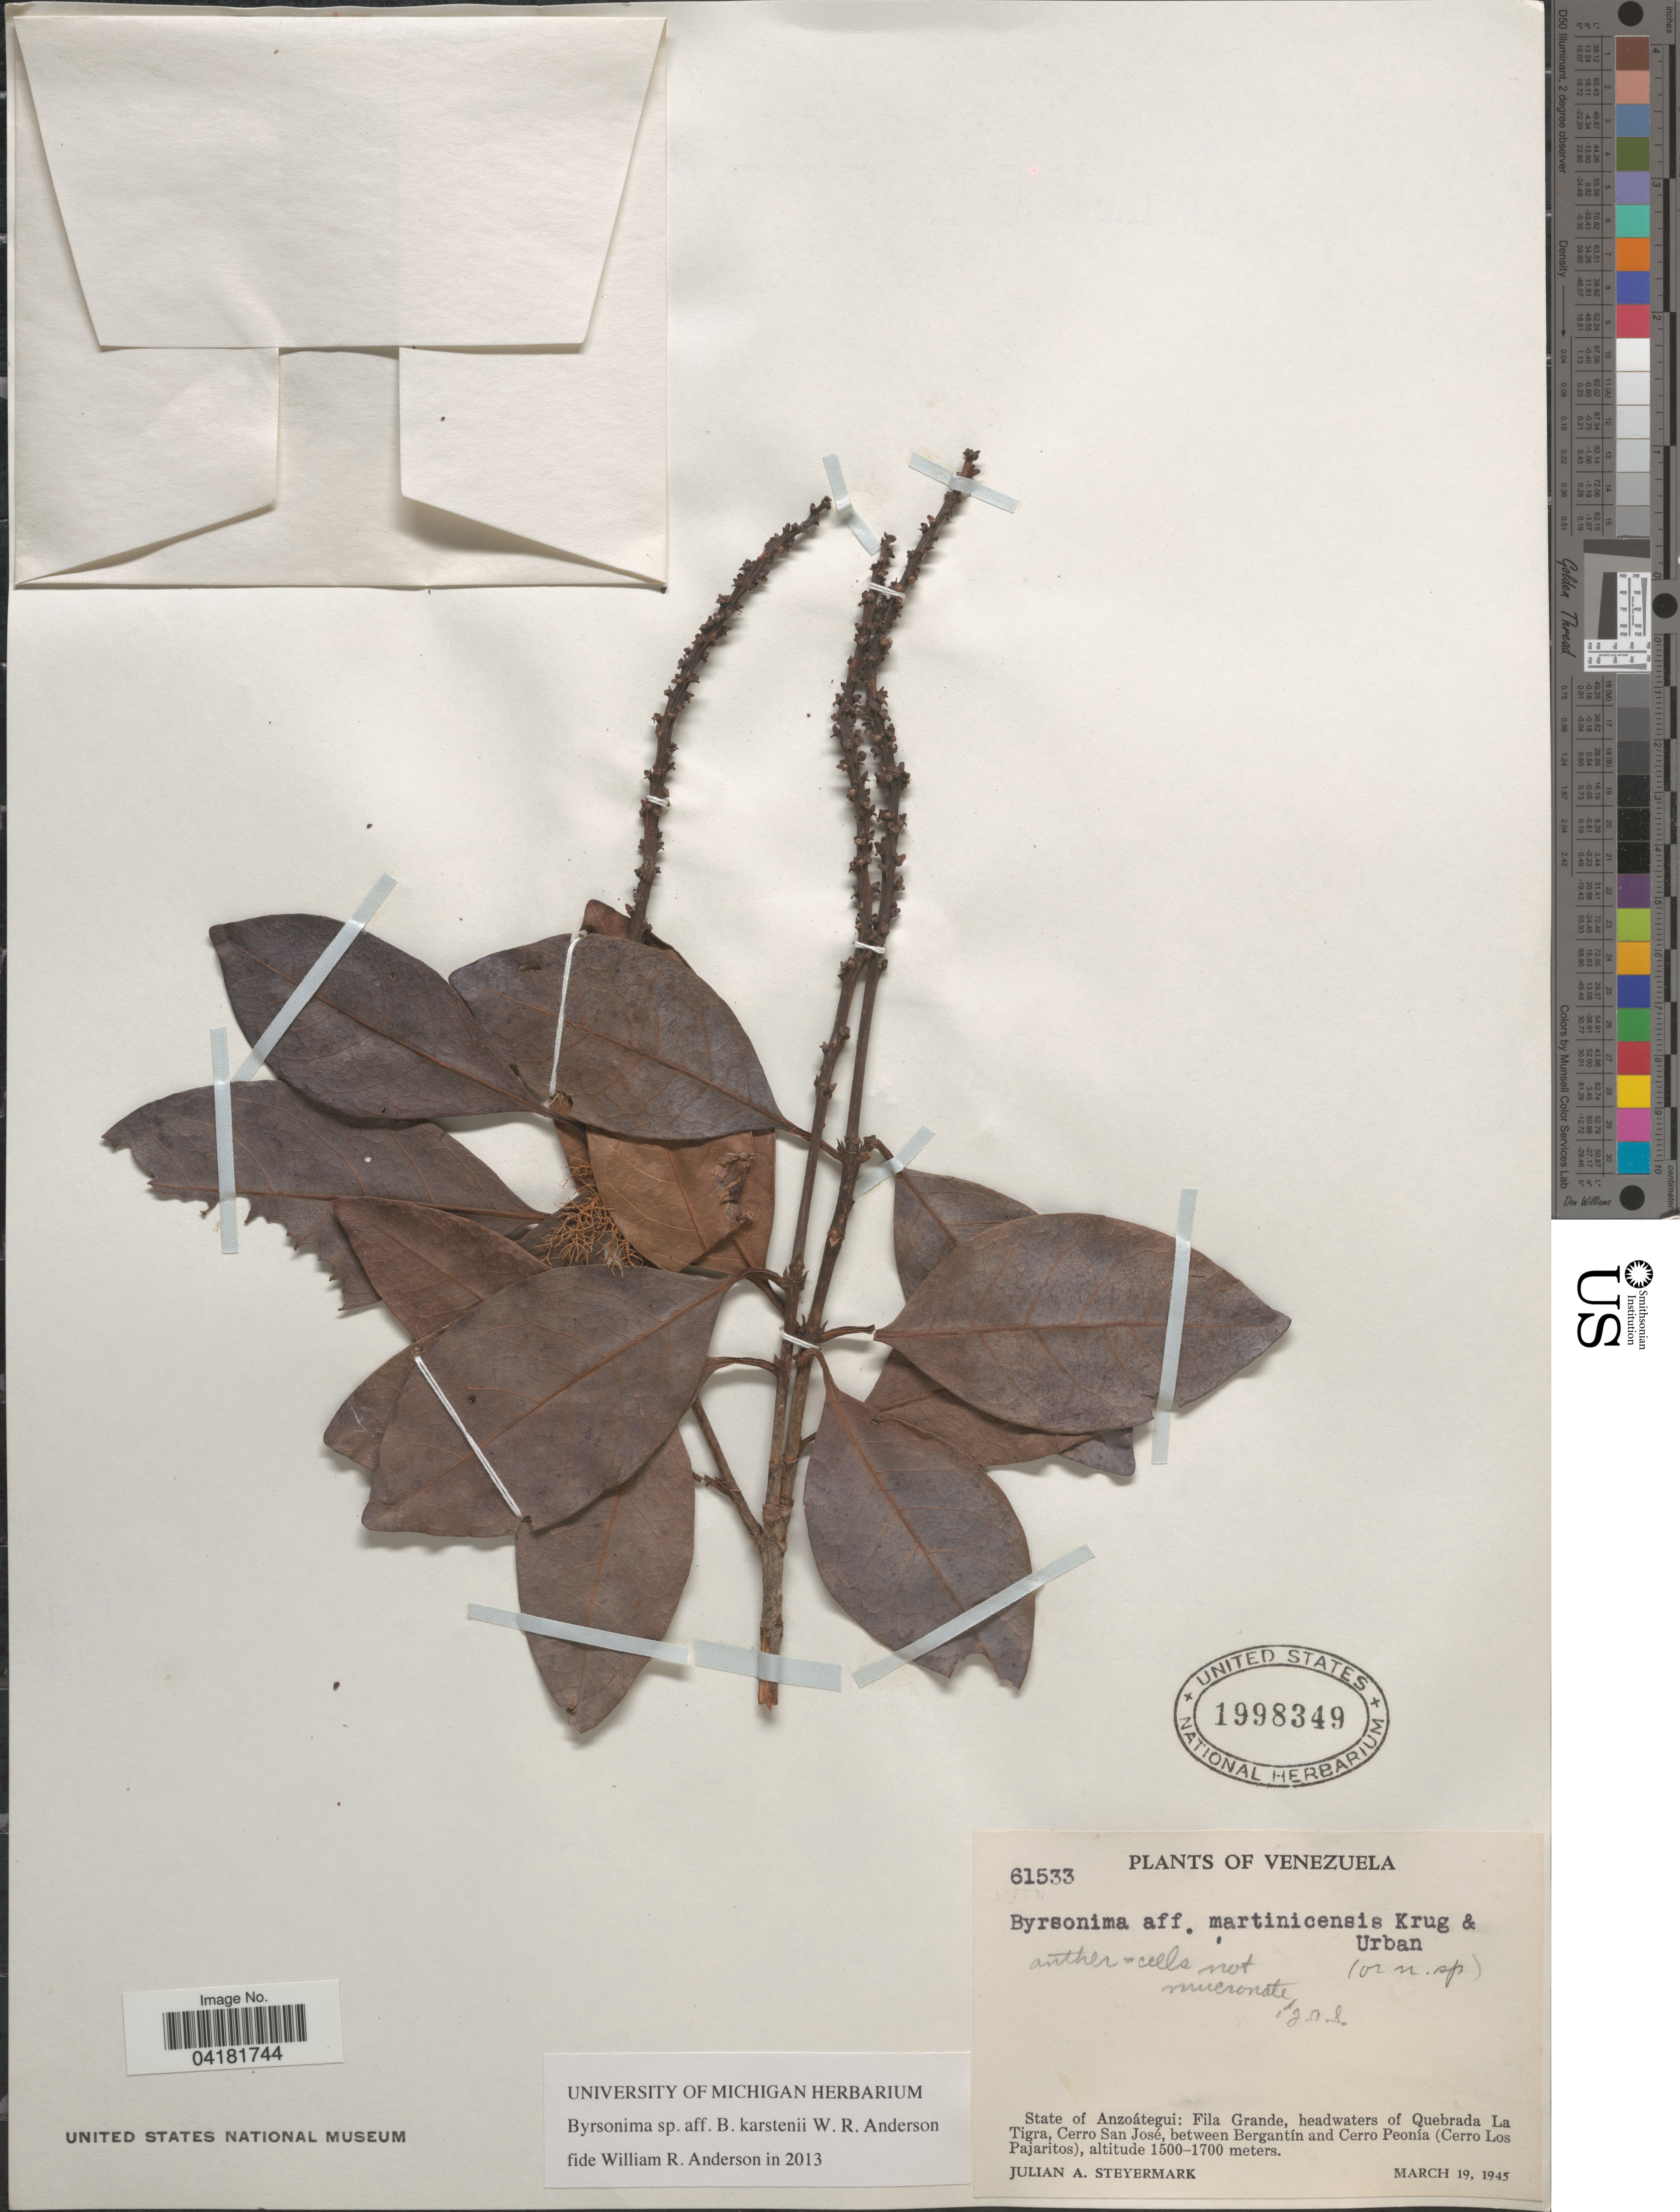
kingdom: Plantae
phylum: Tracheophyta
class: Magnoliopsida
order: Malpighiales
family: Malpighiaceae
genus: Byrsonima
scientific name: Byrsonima sp.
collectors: J. Steyermark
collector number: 61533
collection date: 1945-03-19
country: Venezuela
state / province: Anzoategui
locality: Fila Grande, headwaters of Quebrada La Tigra, Cerro San José, between Bergantín and Cerro Peonía (Cerro Los Pajaritos).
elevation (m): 1500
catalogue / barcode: US 1998349